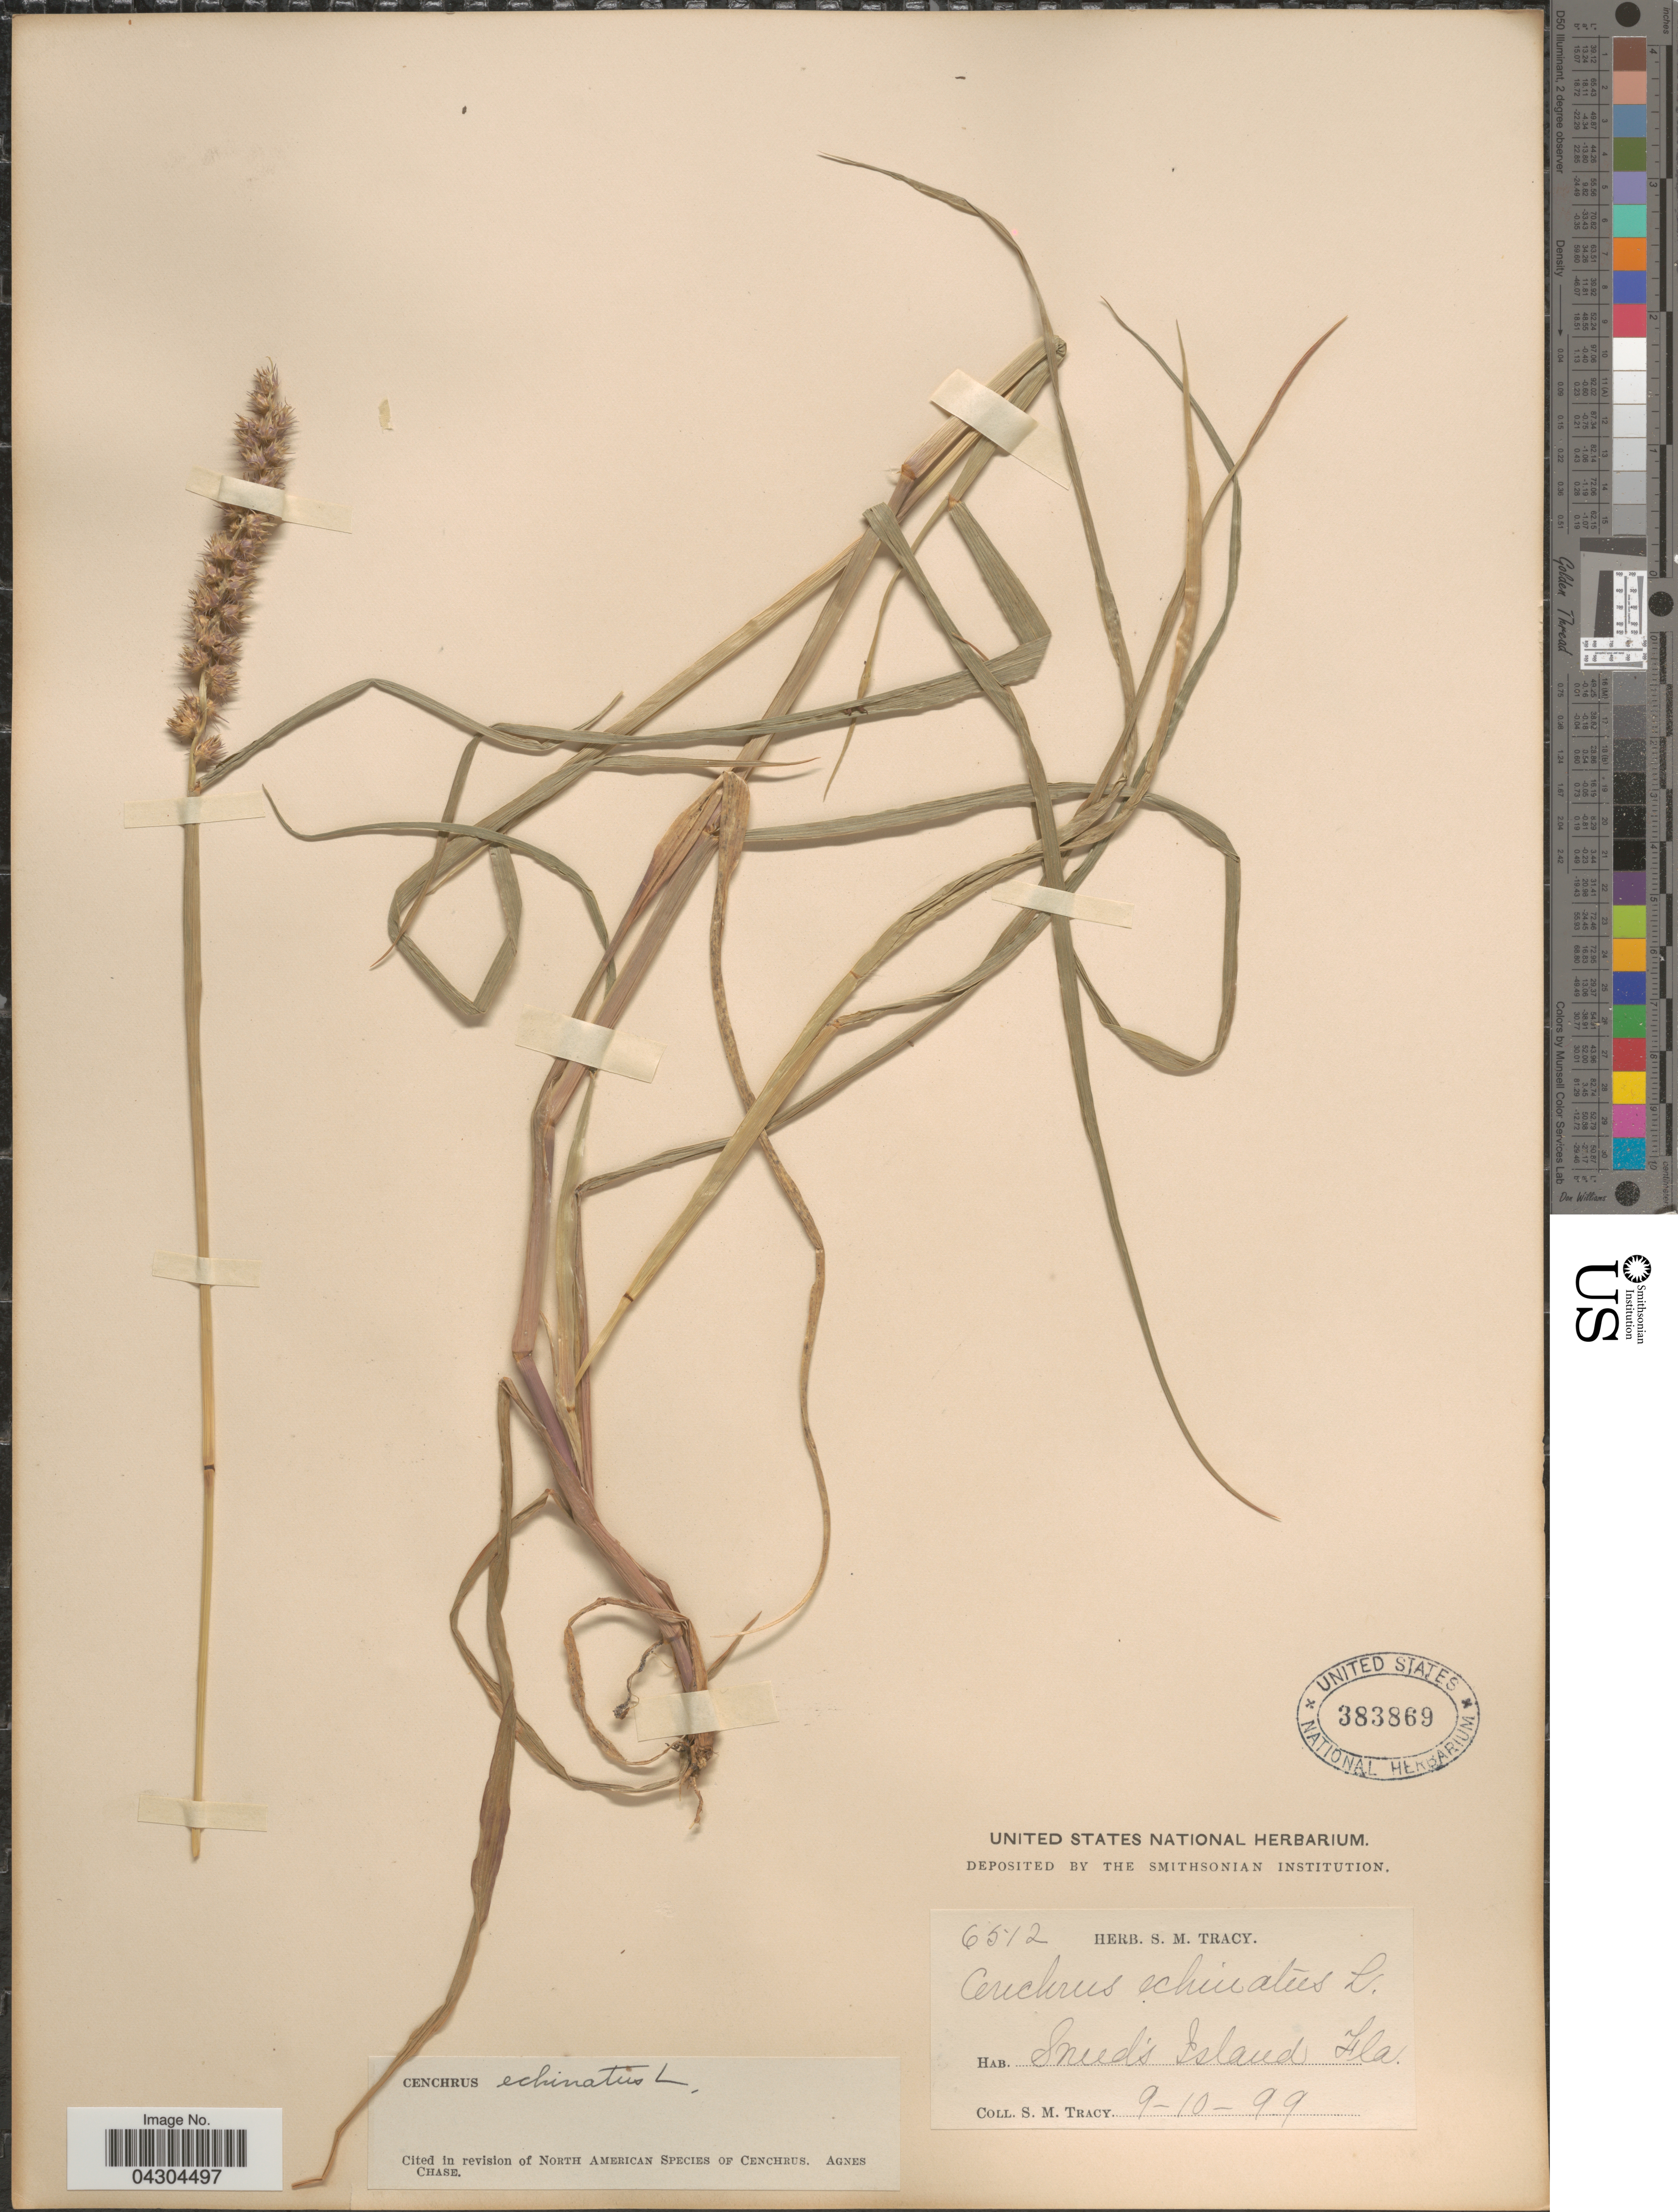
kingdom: Plantae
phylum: Tracheophyta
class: Liliopsida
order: Poales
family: Poaceae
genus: Cenchrus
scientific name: Cenchrus echinatus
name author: L.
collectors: S. M. Tracy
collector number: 6512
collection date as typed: Transcribed d/m/y: 10/9/99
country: United States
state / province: Florida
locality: Sneed's Island.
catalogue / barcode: US 383869